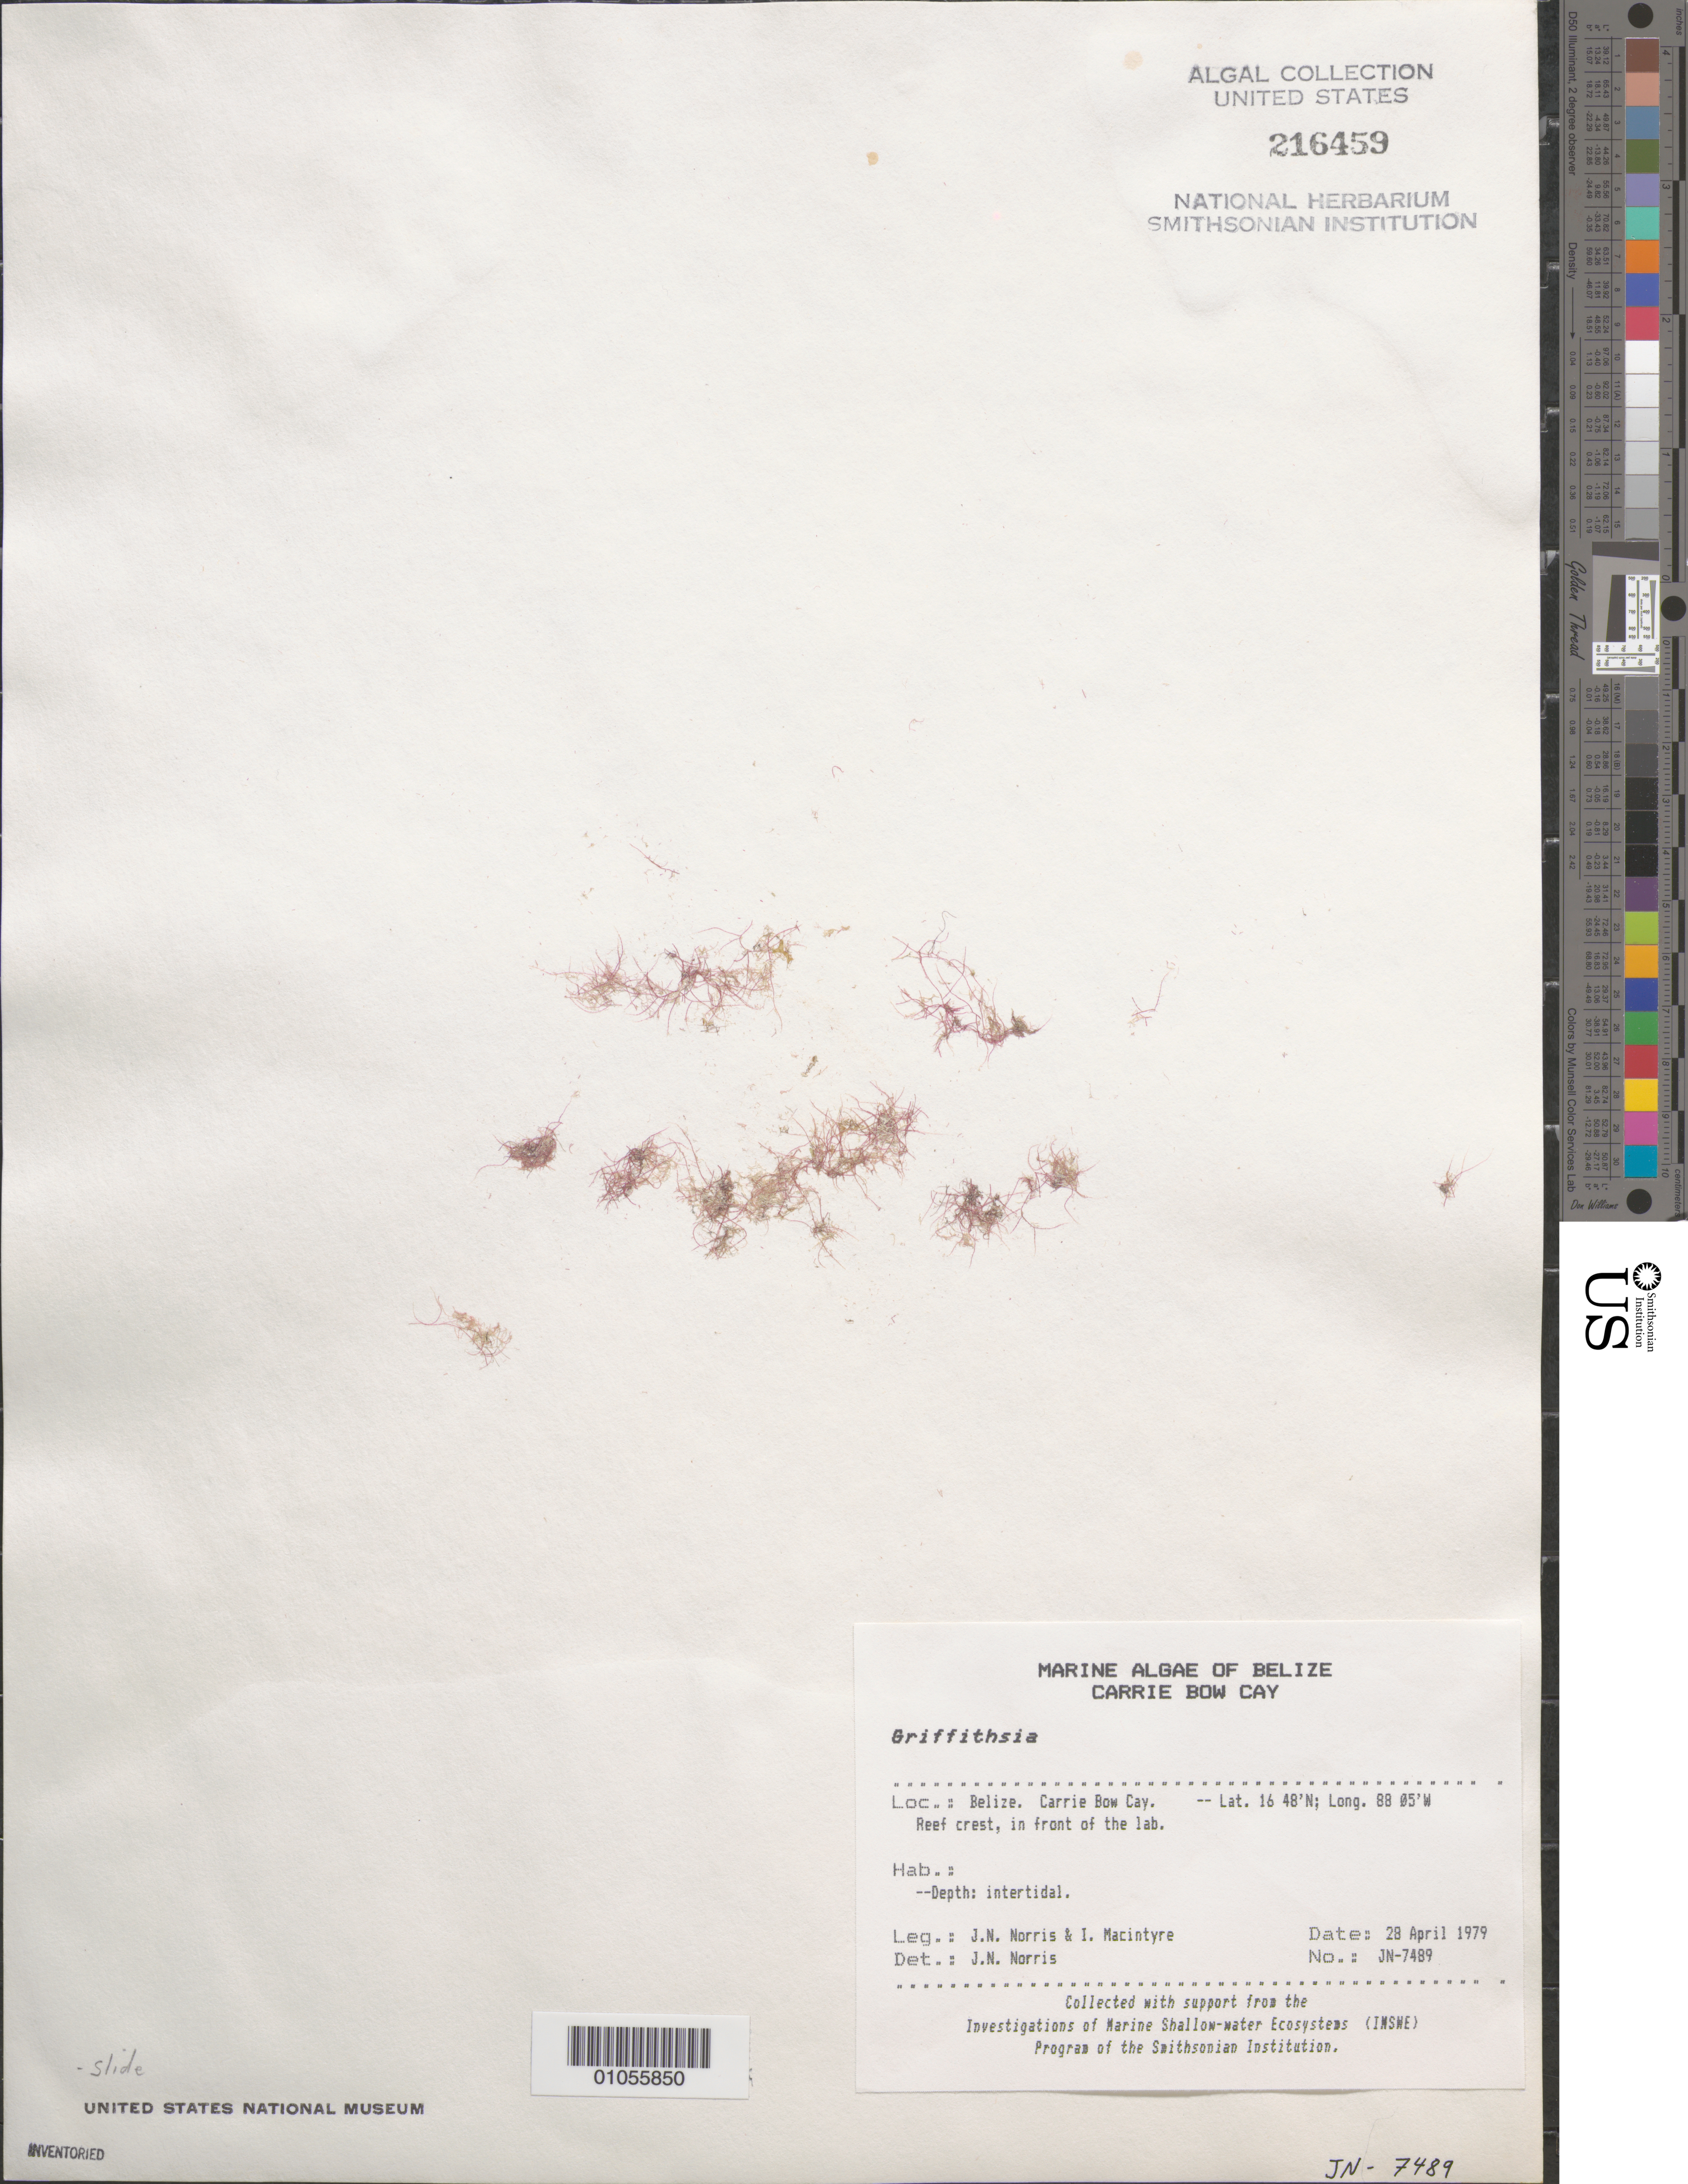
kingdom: Plantae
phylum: Rhodophyta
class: Florideophyceae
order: Ceramiales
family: Wrangeliaceae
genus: Griffithsia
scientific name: Griffithsia sp.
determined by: Norris, James N.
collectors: J. N. Norris & I. Macintyre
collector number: JN-7489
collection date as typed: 28 Apr 1979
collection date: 1979-04-28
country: Belize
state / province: Stann Creek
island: Carrie Bow Cay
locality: Reef crest in front of the laboratory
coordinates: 16 48'N, 88 05'W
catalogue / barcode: US 216459